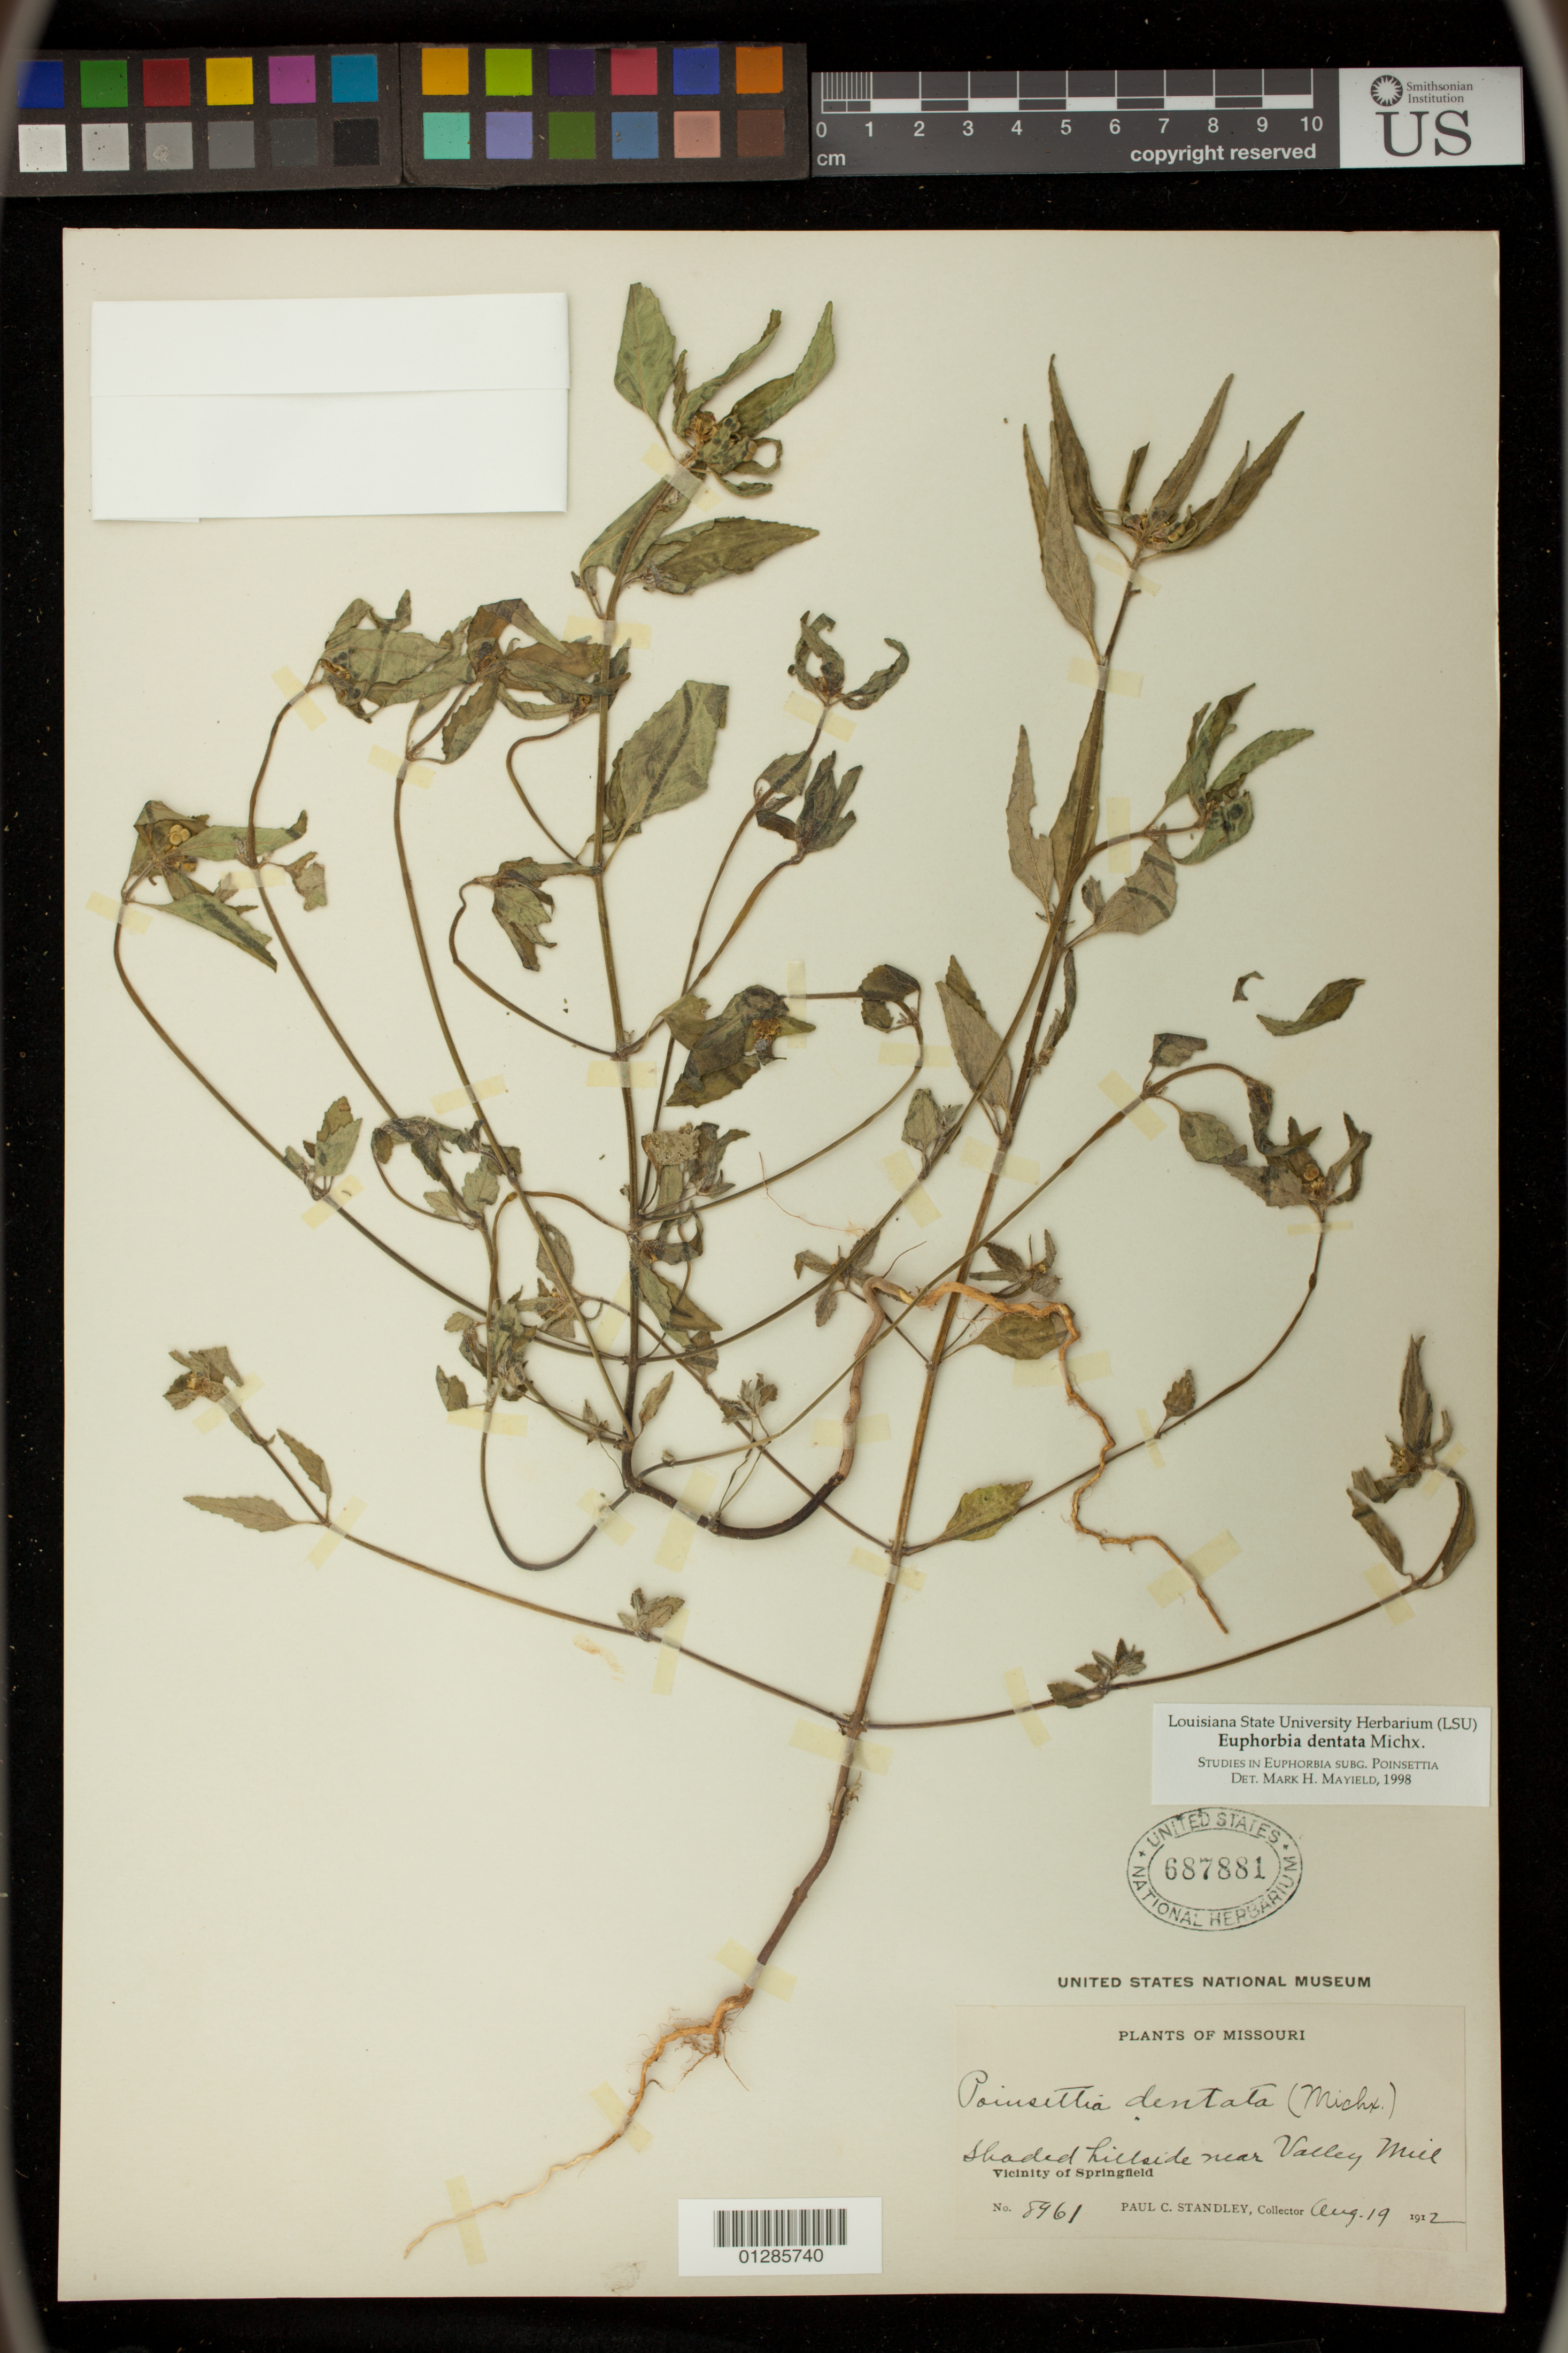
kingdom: Plantae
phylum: Tracheophyta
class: Magnoliopsida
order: Malpighiales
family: Euphorbiaceae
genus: Euphorbia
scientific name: Euphorbia dentata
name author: Michx.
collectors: P. C. Standley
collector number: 8961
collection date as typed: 19 Aug 1912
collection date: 1912-08-19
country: United States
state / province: Missouri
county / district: Greene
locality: Vicinity of springfield, near valley mill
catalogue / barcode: US 687881